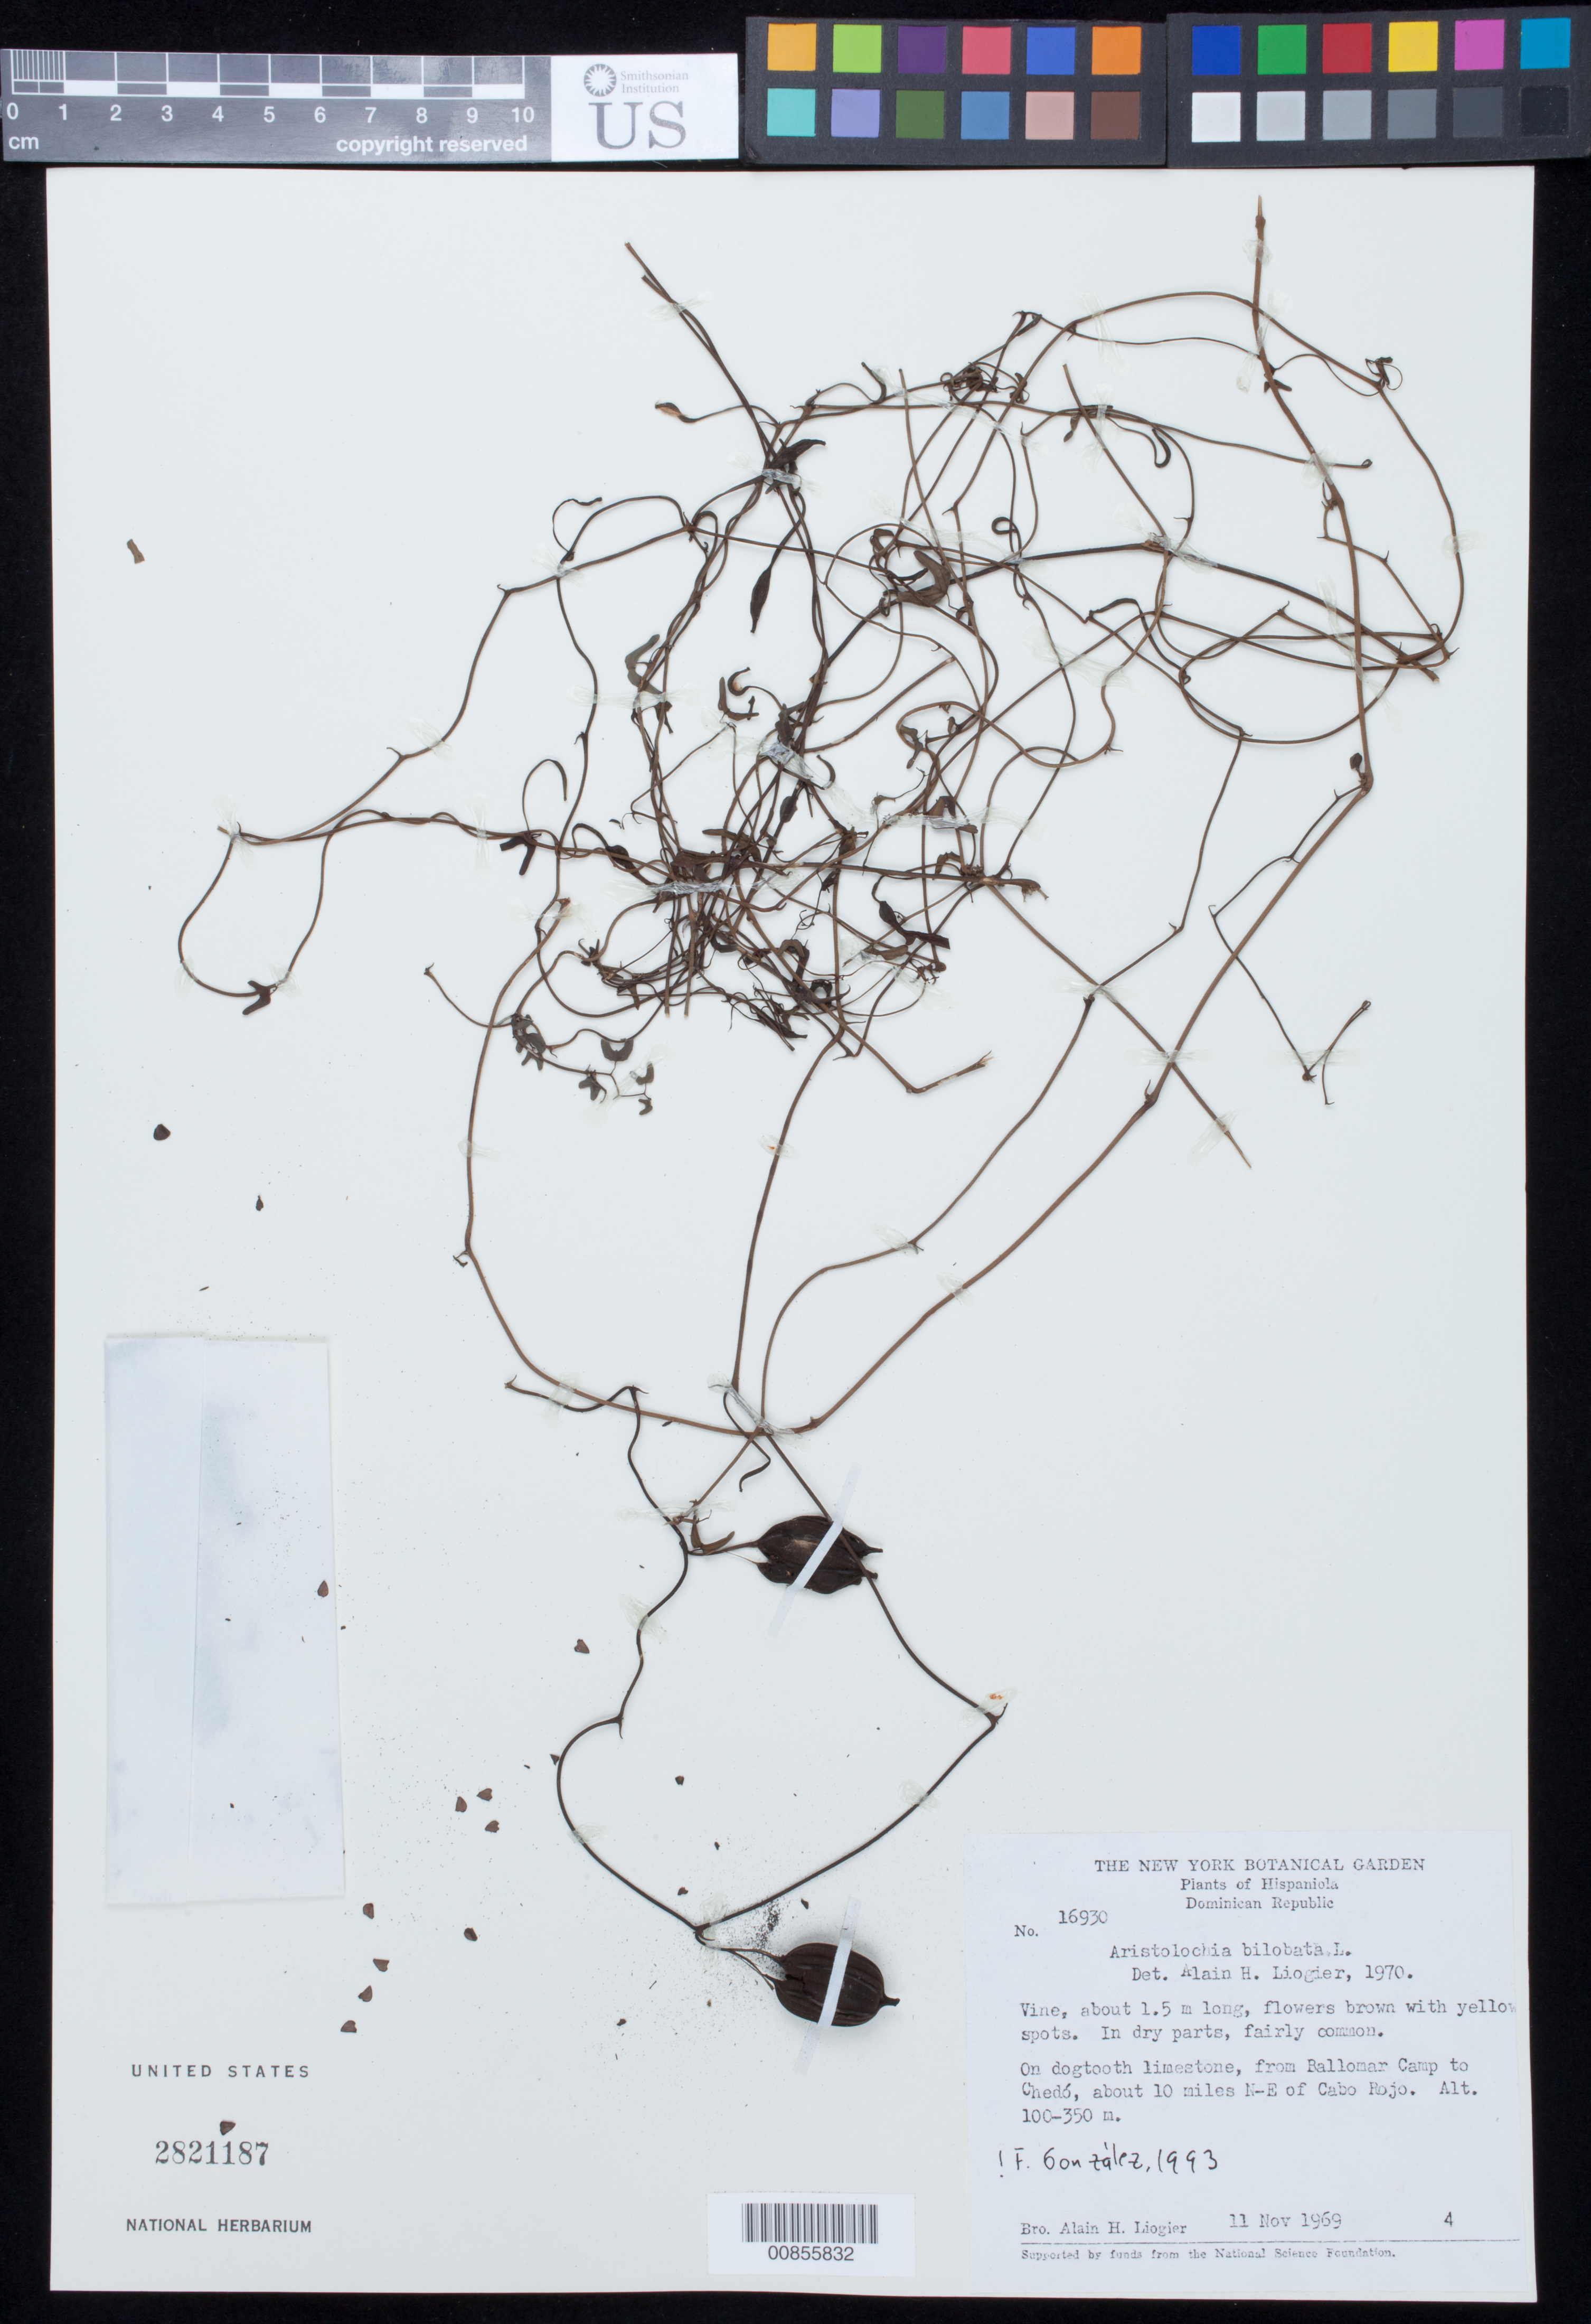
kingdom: Plantae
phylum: Tracheophyta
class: Magnoliopsida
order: Piperales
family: Aristolochiaceae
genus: Aristolochia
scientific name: Aristolochia bonettiana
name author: Elad.Fernández & G.A. Romero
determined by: Romero González, G. A.; Ferreras, Irina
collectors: A. H. Liogier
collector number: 16930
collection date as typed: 11 Nov 1969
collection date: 1969-11-11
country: Dominican Republic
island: Hispaniola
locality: From Ballomar Camp to Chedó, about 10 miles N-E of Cabo Rojo.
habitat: On dogtooth limestone. In dry parts, fairly common.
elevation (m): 100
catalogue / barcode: US 2821187